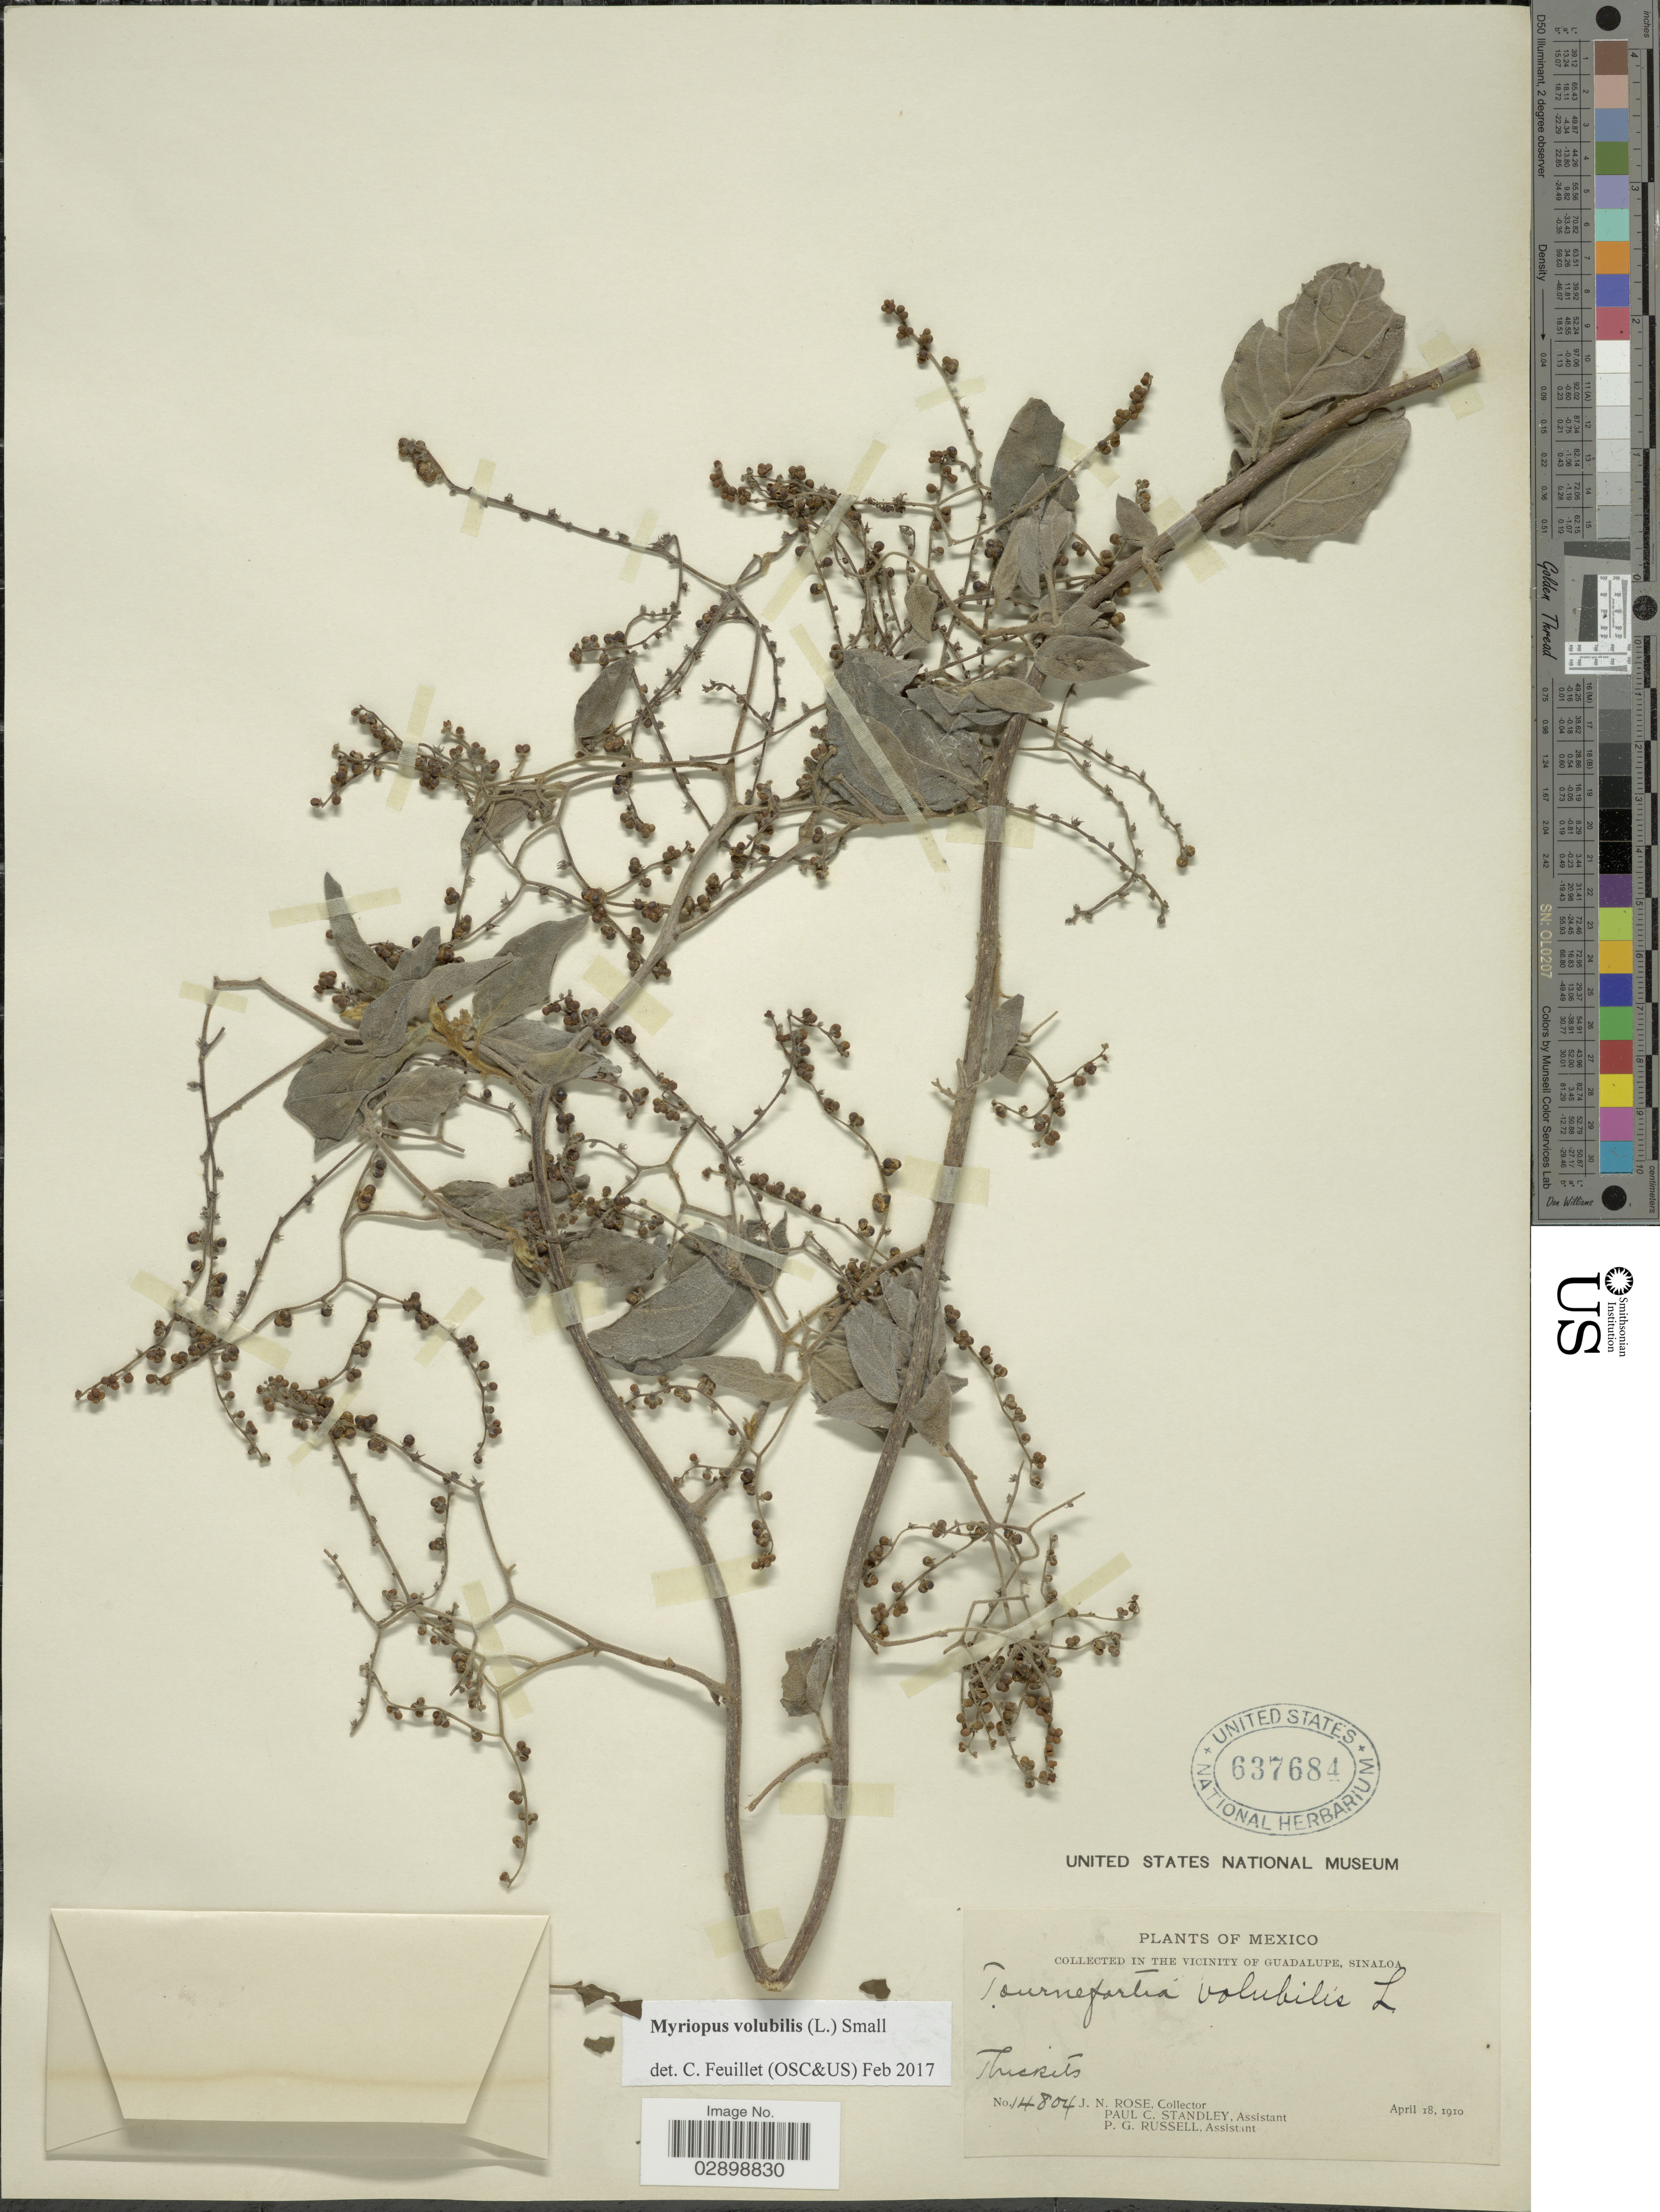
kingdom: Plantae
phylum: Tracheophyta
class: Magnoliopsida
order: Boraginales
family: Heliotropiaceae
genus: Myriopus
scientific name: Myriopus volubilis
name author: (L.) Small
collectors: J. N. Rose, P. C. Standley & P. G. Russell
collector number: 14804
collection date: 1910-04-18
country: Mexico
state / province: Sinaloa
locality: In the vicinity of Guadalupe.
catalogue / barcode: US 637684